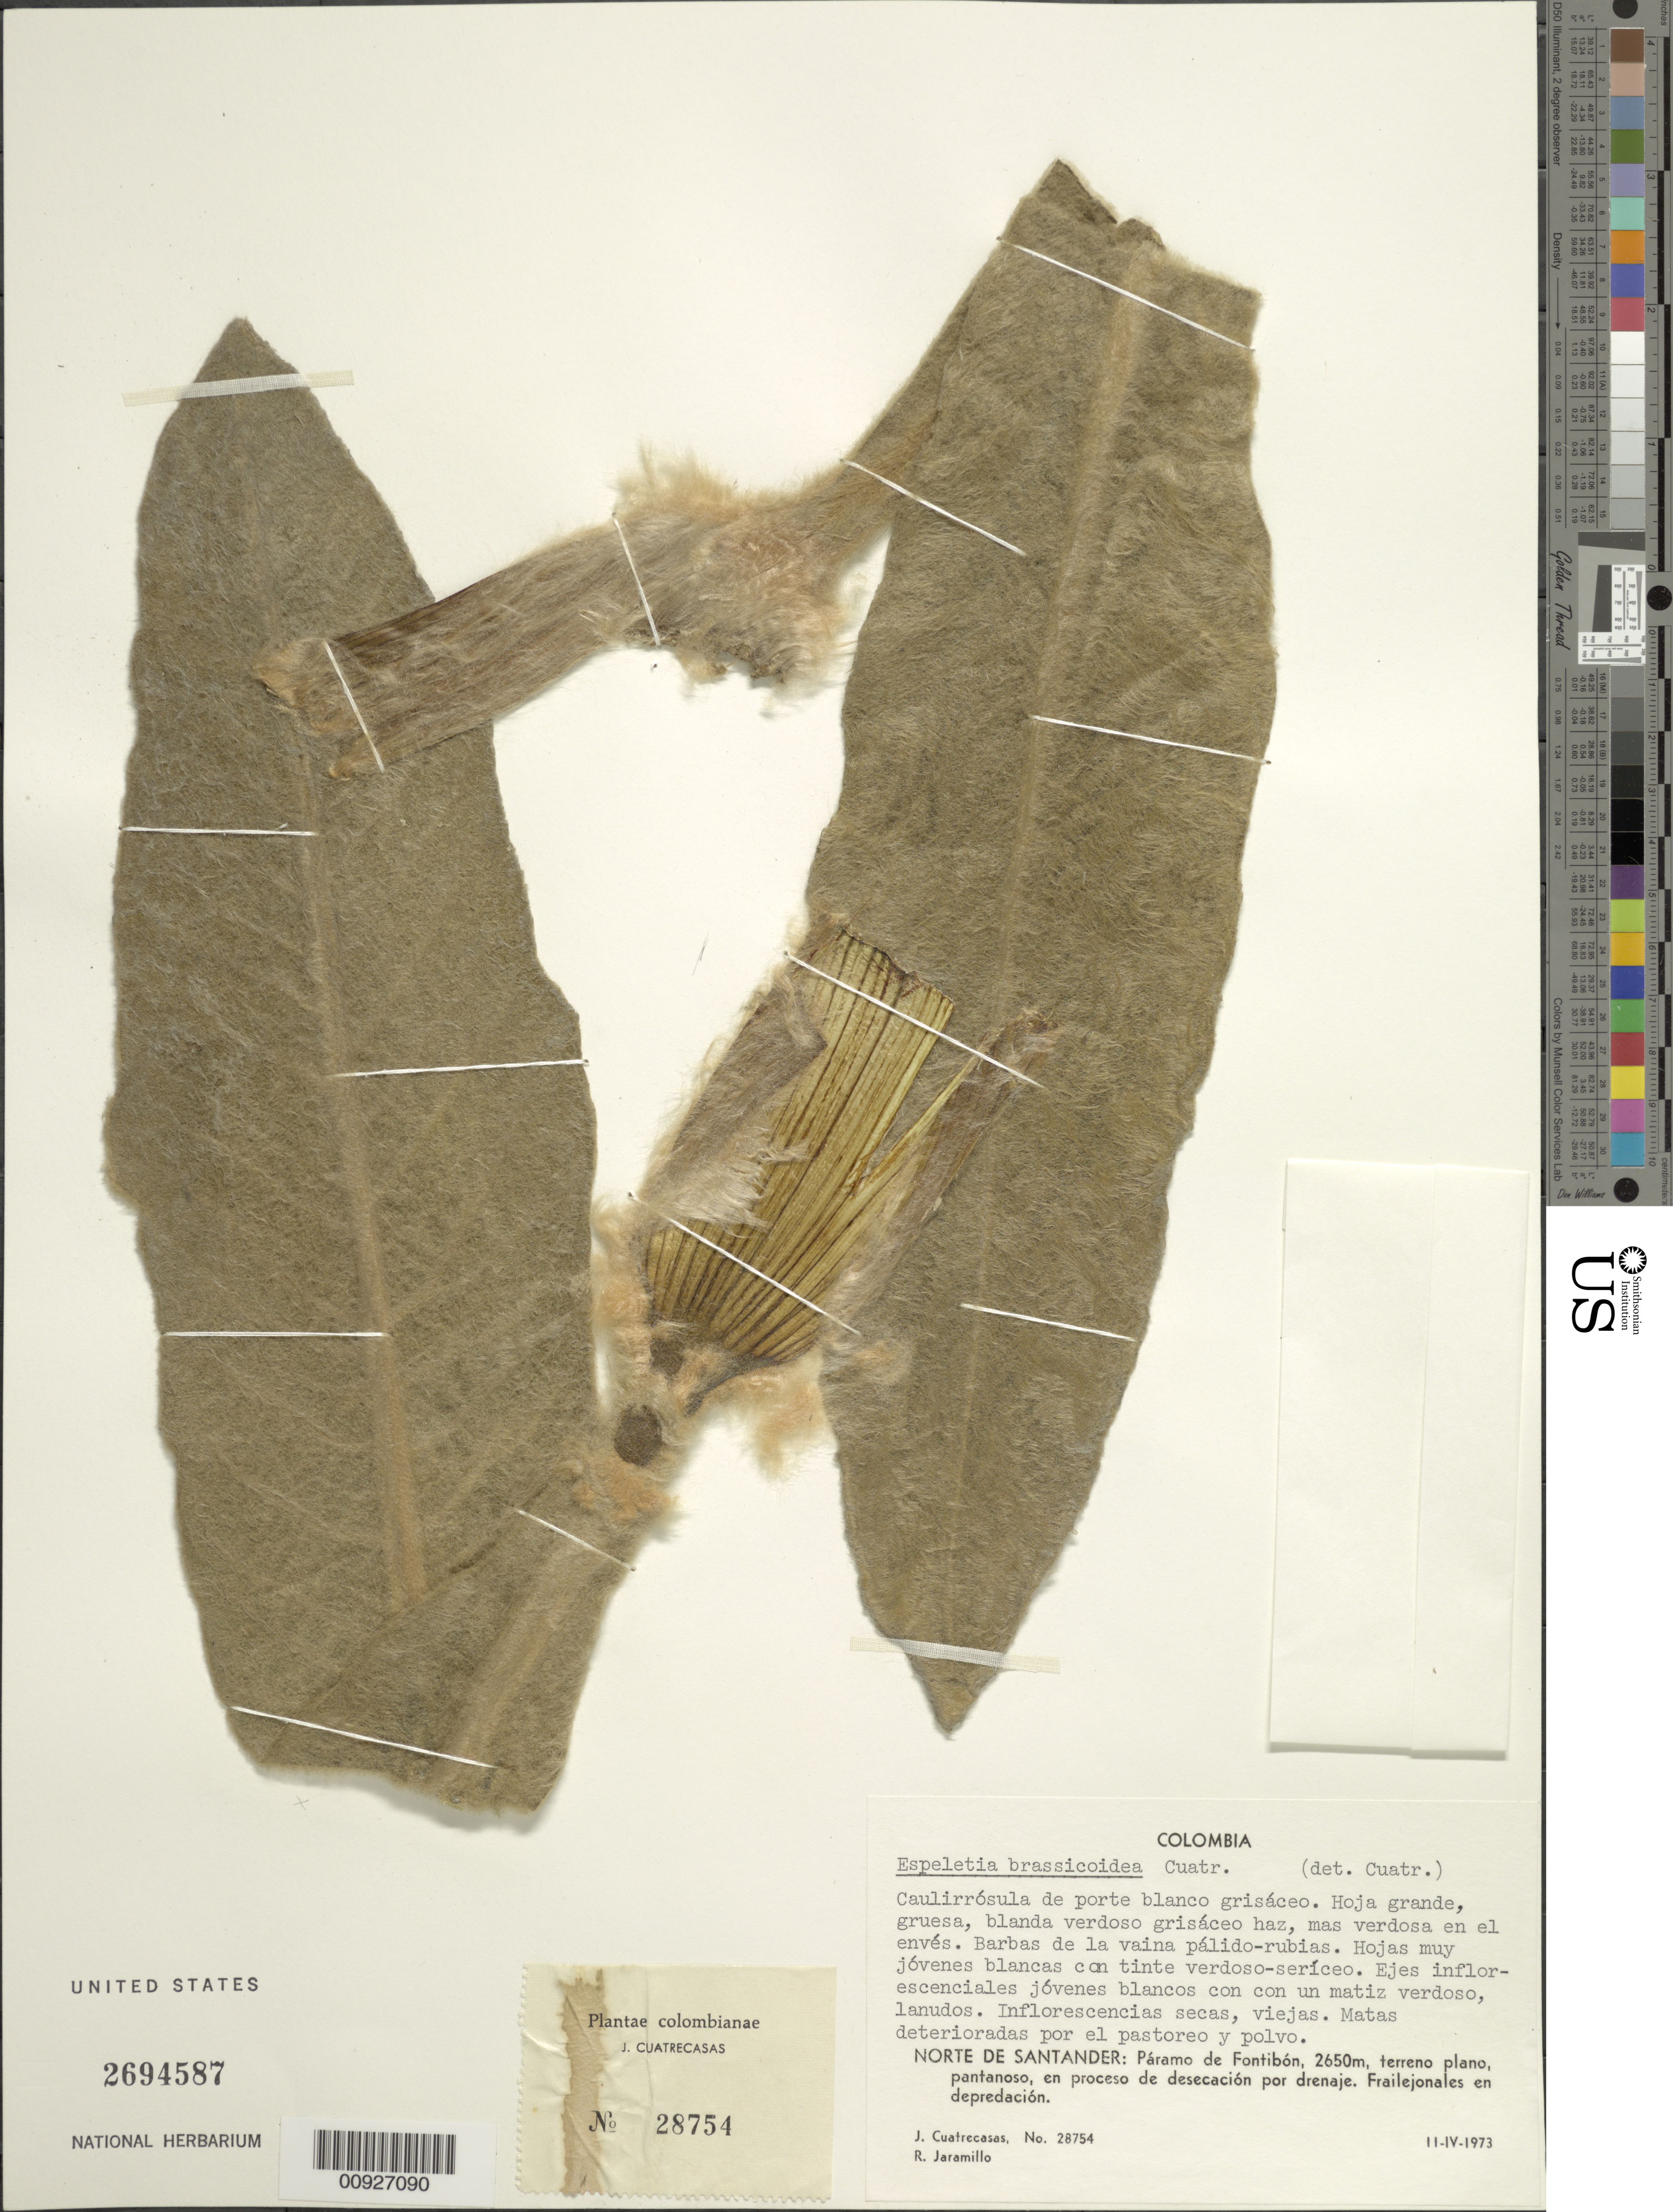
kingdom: Plantae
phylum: Tracheophyta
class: Magnoliopsida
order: Asterales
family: Asteraceae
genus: Espeletia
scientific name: Espeletia brassicoidea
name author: Cuatrec.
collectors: J. Cuatrecasas & R. Jaramillo M.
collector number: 28754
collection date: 1973-04-11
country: Colombia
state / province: Norte de Santander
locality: P. de Fontibón.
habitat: Terreno plano, pantanoso, en proceso de desecación por drenaje. Frailejonales en depredación.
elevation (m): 2650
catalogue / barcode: US 2694587